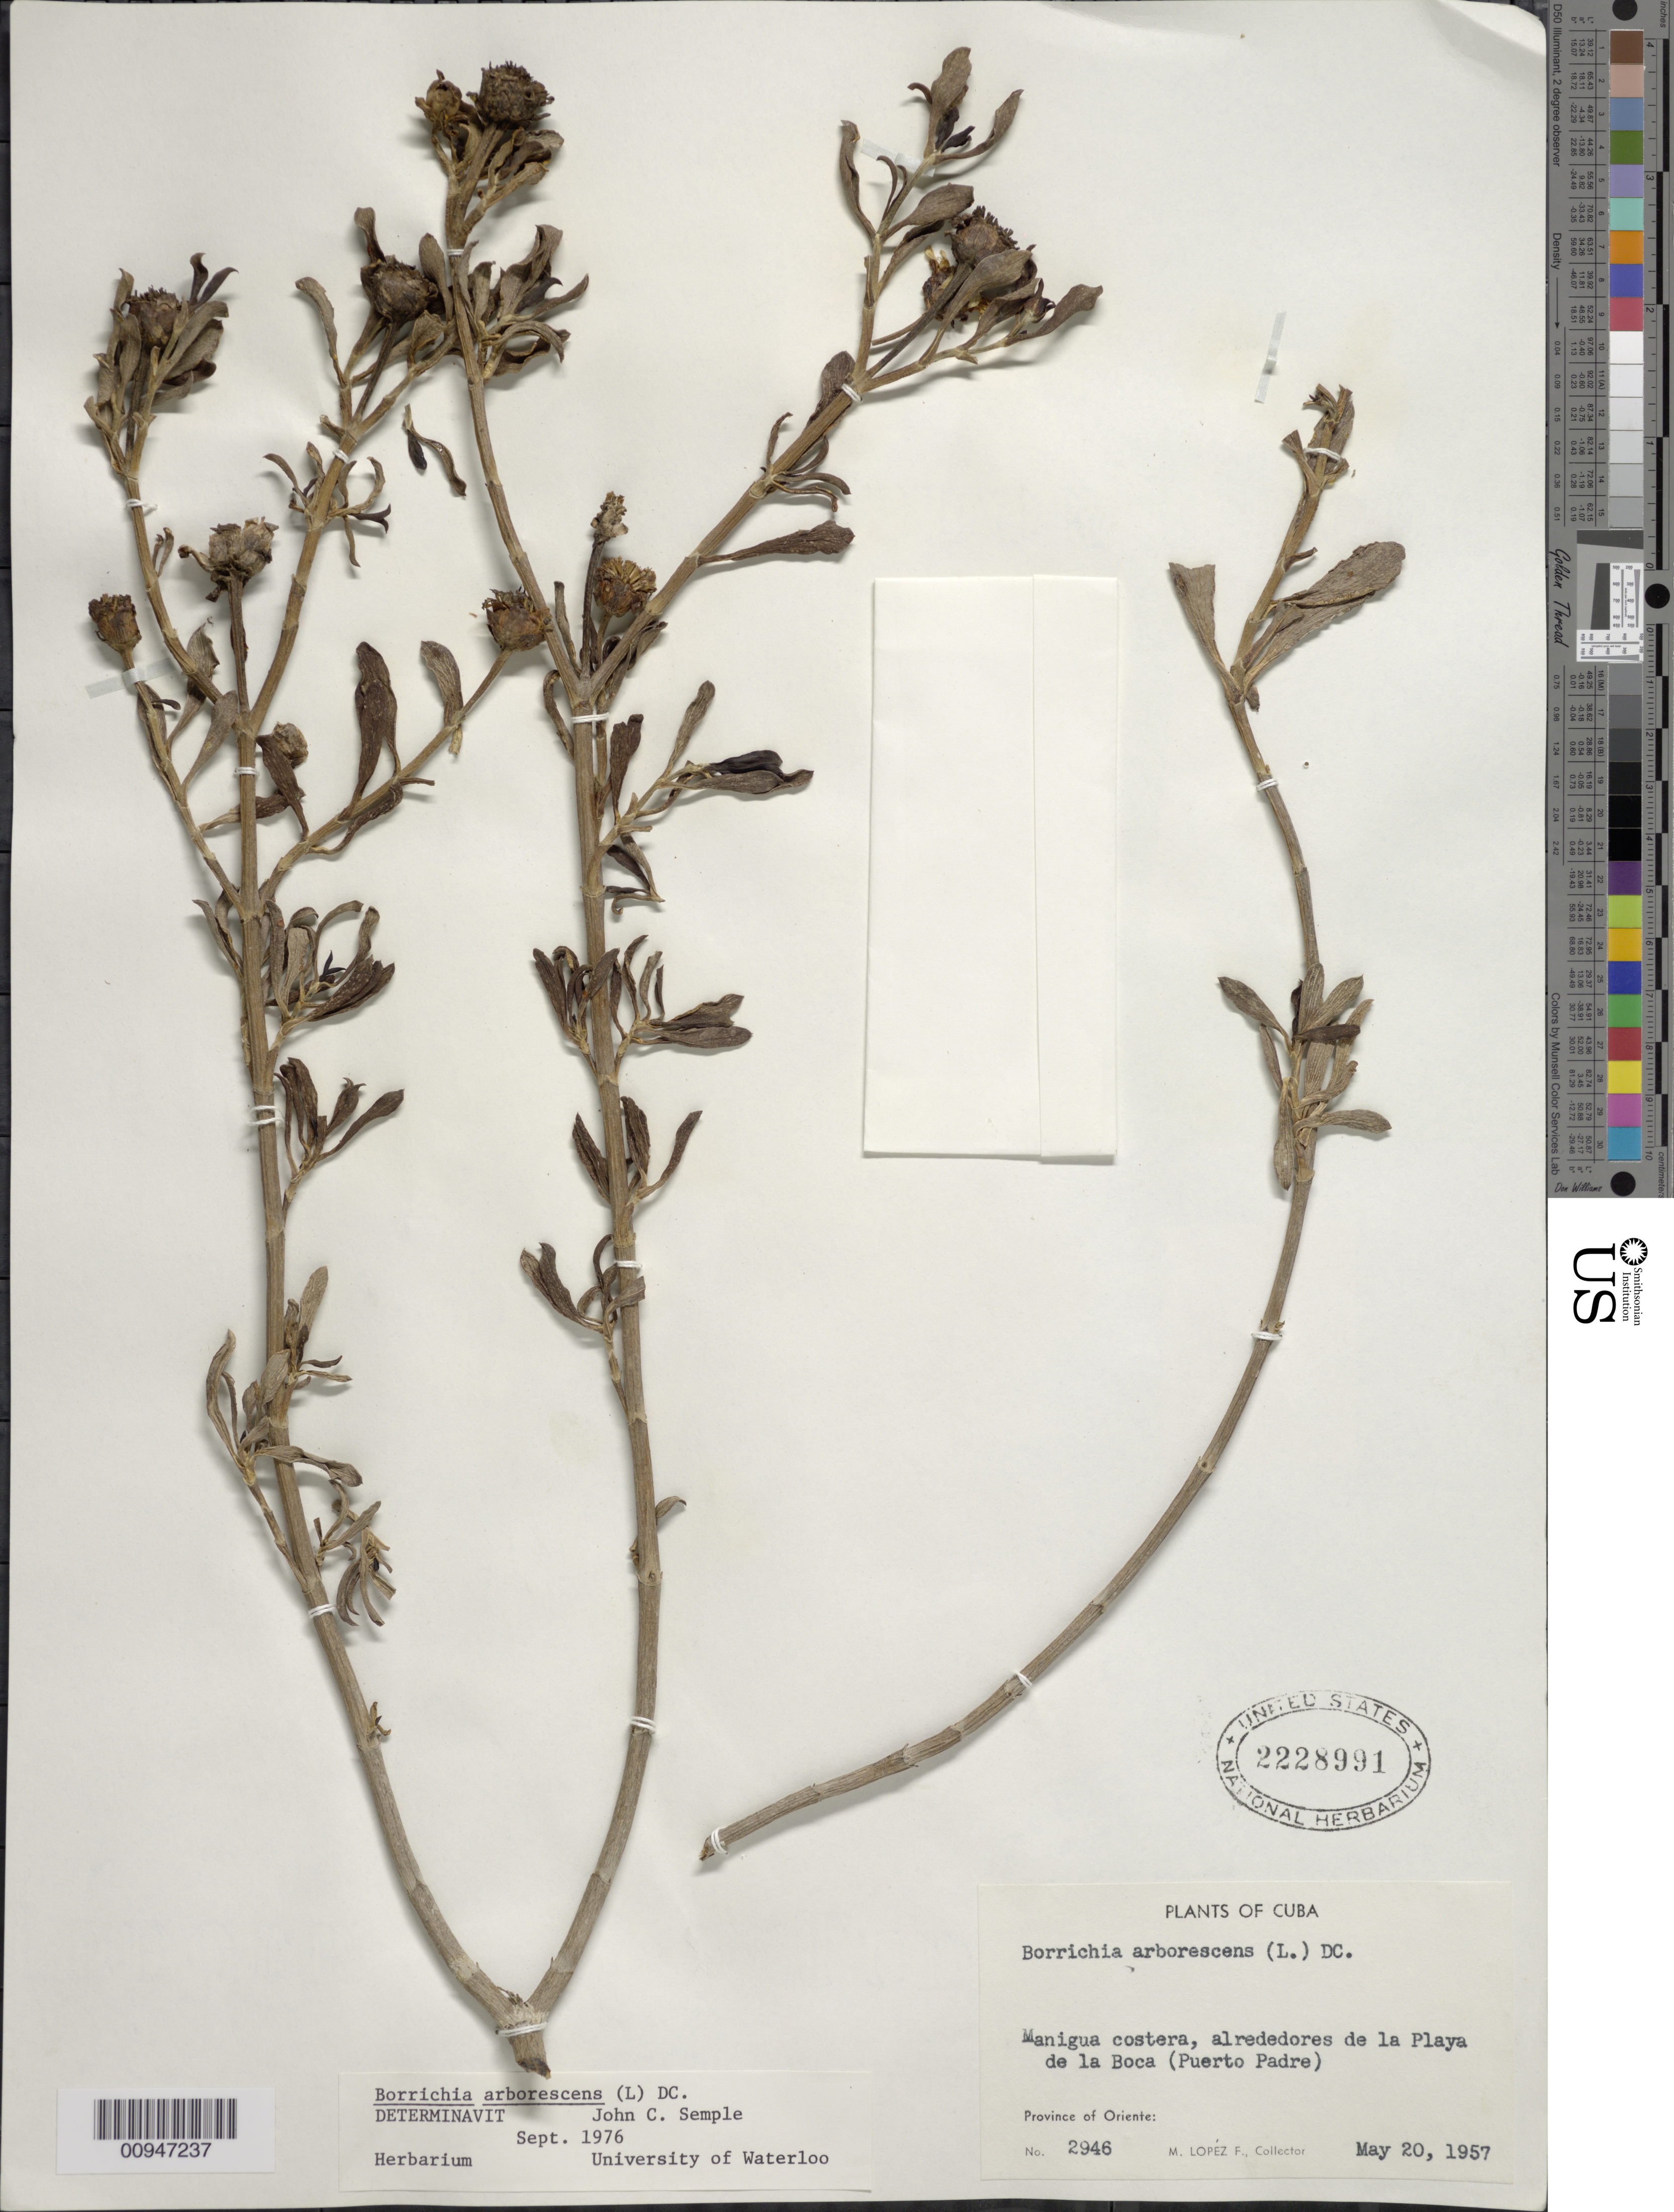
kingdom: Plantae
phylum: Tracheophyta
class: Magnoliopsida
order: Asterales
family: Asteraceae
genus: Borrichia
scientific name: Borrichia arborescens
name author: (L.) DC.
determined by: Semple, J. C.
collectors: M. López Figueiras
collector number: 2946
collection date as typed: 20 May 1957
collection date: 1957-05-20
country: Cuba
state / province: Oriente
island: Cuba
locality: Manigua costera, alrededores de la Playa de la Boca, Puerto Padre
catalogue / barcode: US 2228991